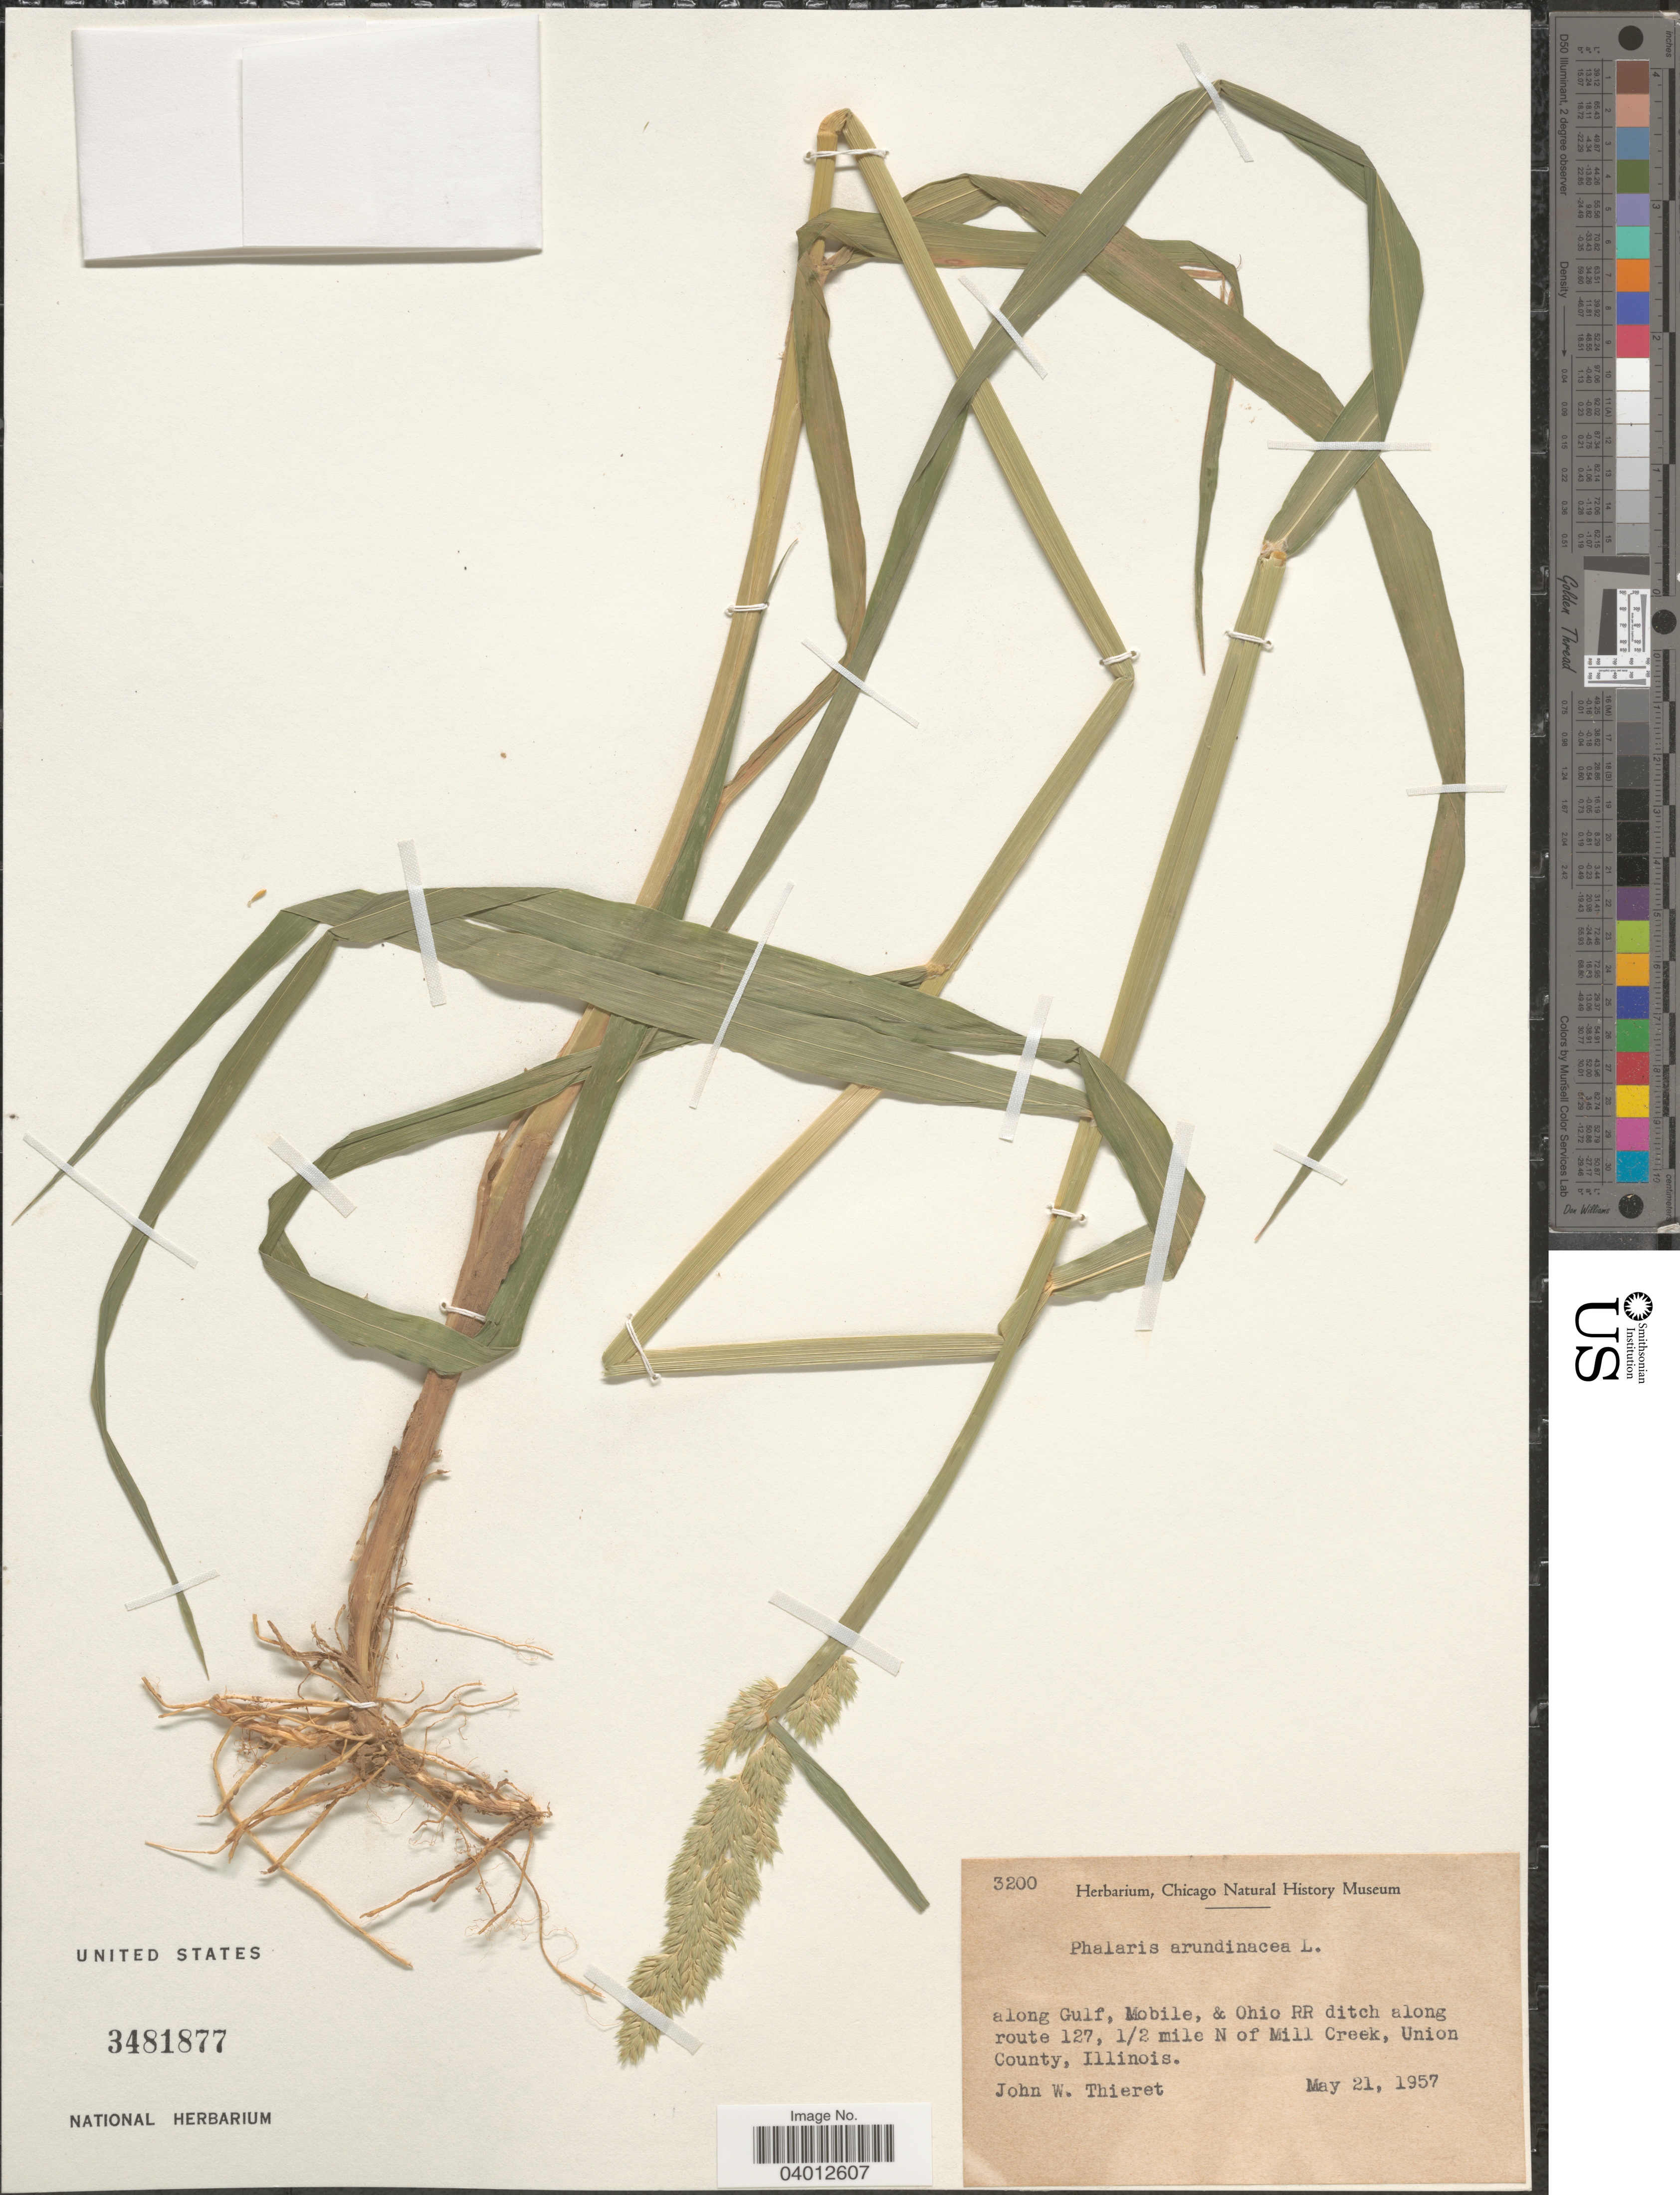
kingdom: Plantae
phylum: Tracheophyta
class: Liliopsida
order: Poales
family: Poaceae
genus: Phalaris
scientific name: Phalaris arundinacea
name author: L.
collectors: J. W. Thieret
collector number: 3200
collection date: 1957-05-21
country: United States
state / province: Illinois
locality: Along Gulf, Mobile, & Ohio RR ditch along route 127, 1/2 mile N of Mill Creek, Union County.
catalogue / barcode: US 3481877